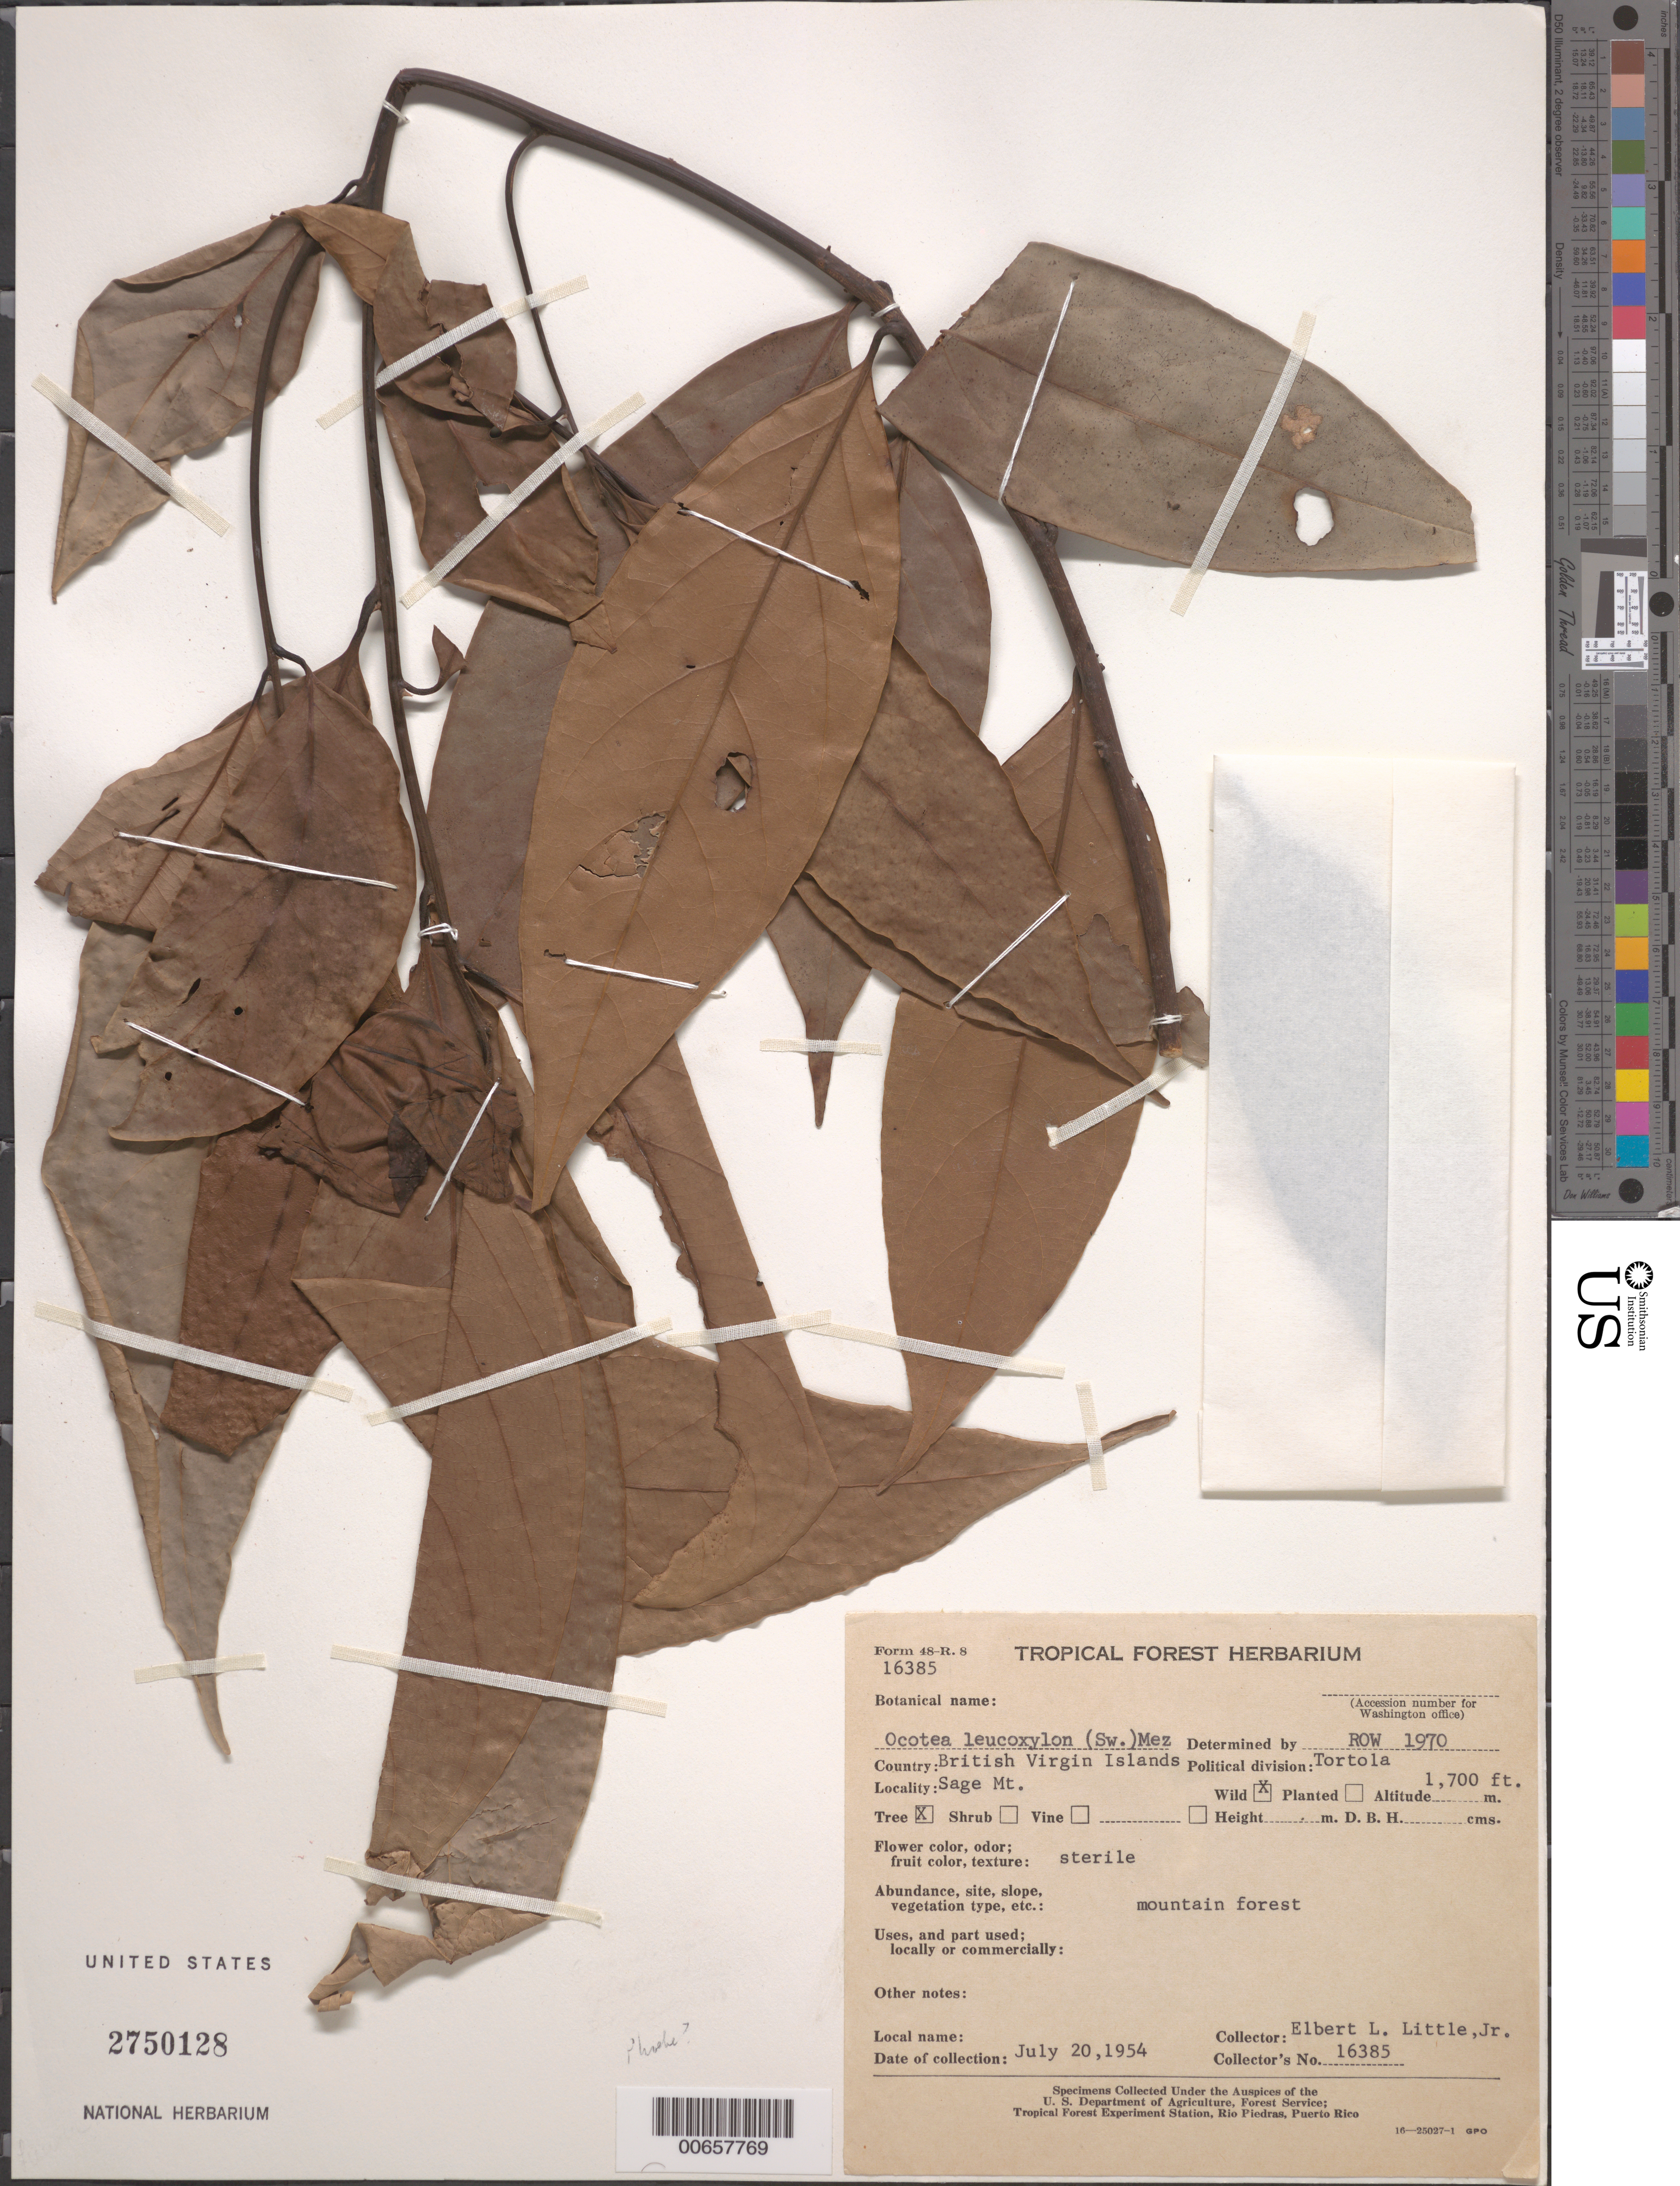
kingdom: Plantae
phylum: Tracheophyta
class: Magnoliopsida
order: Laurales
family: Lauraceae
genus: Ocotea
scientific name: Ocotea leucoxylon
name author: (Sw.) Laness.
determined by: Woodbury, R. O.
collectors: E. L. Little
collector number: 16385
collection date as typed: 20 Jul 1954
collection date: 1954-07-20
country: British Virgin Islands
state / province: Tortola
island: Tortola Island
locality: Sage Mtn.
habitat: Mountain forest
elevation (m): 518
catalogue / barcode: US 2750128